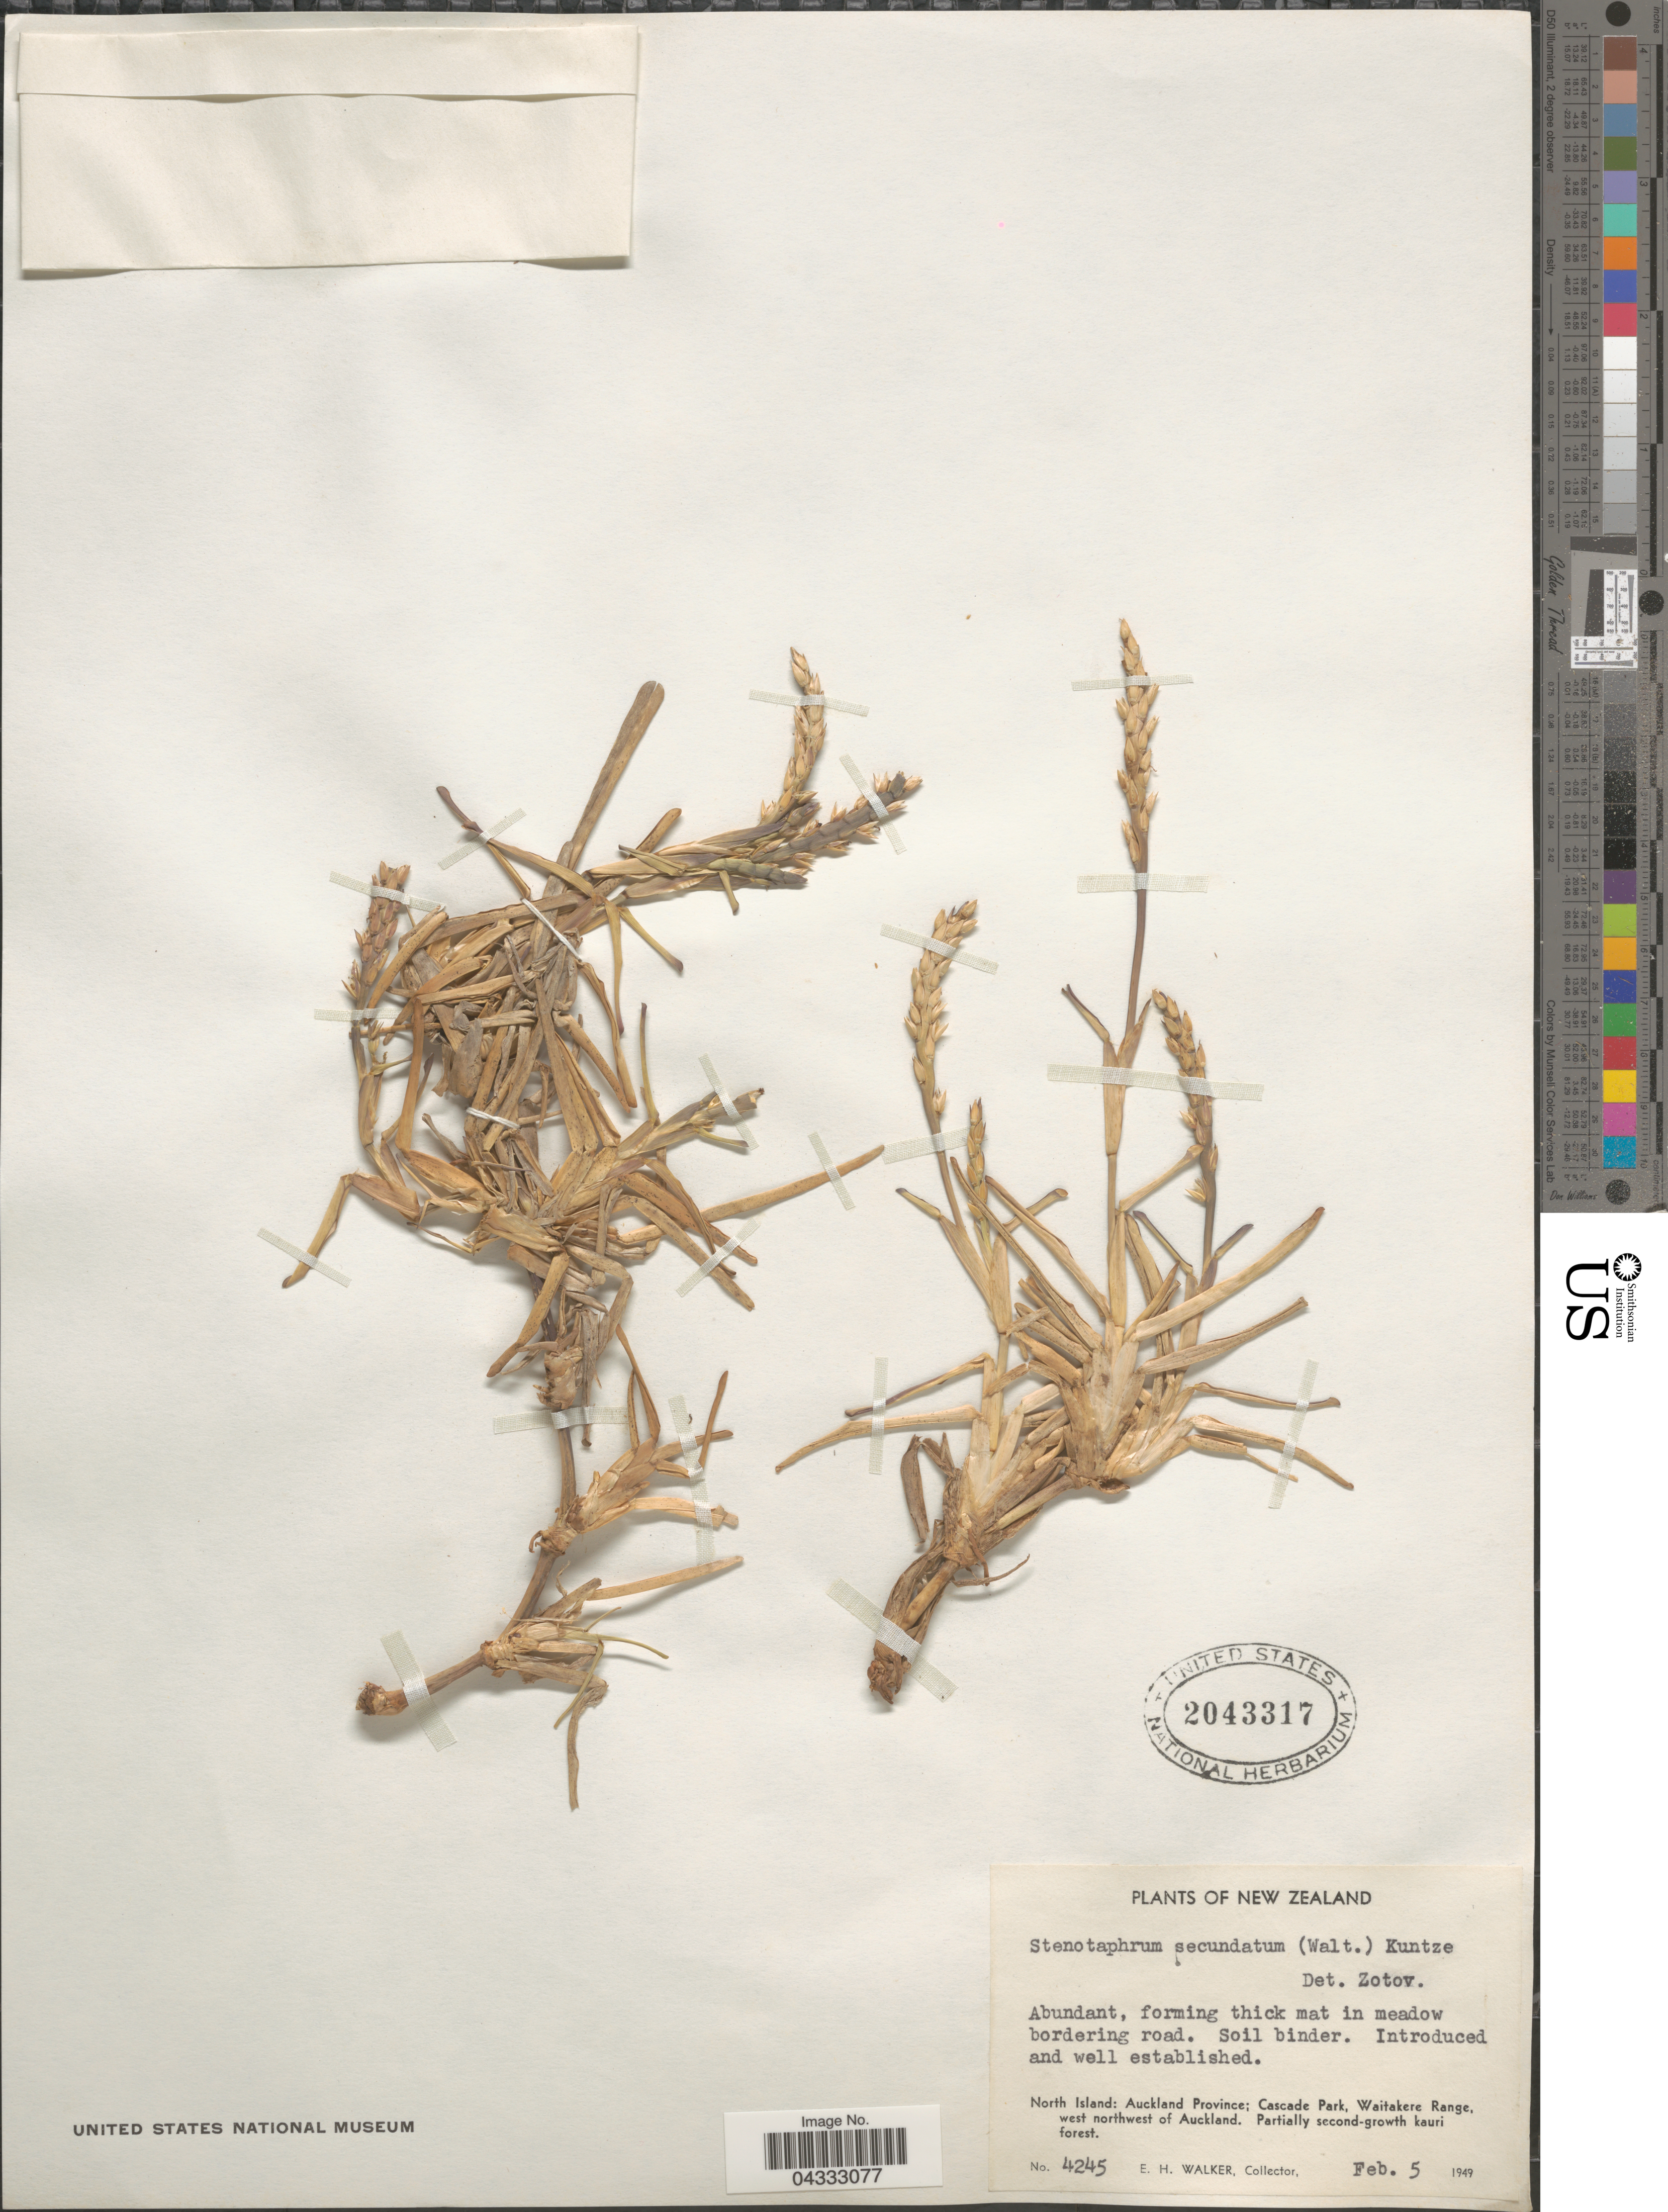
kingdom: Plantae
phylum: Tracheophyta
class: Liliopsida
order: Poales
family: Poaceae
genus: Stenotaphrum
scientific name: Stenotaphrum secundatum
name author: (Walter) Kuntze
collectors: E. H. Walker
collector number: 4245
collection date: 1949-02-05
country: New Zealand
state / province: Auckland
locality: North Island: Auckland Province; Cascade Park, Waitakere Range, west northwest of Auckland.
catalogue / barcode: US 2043317